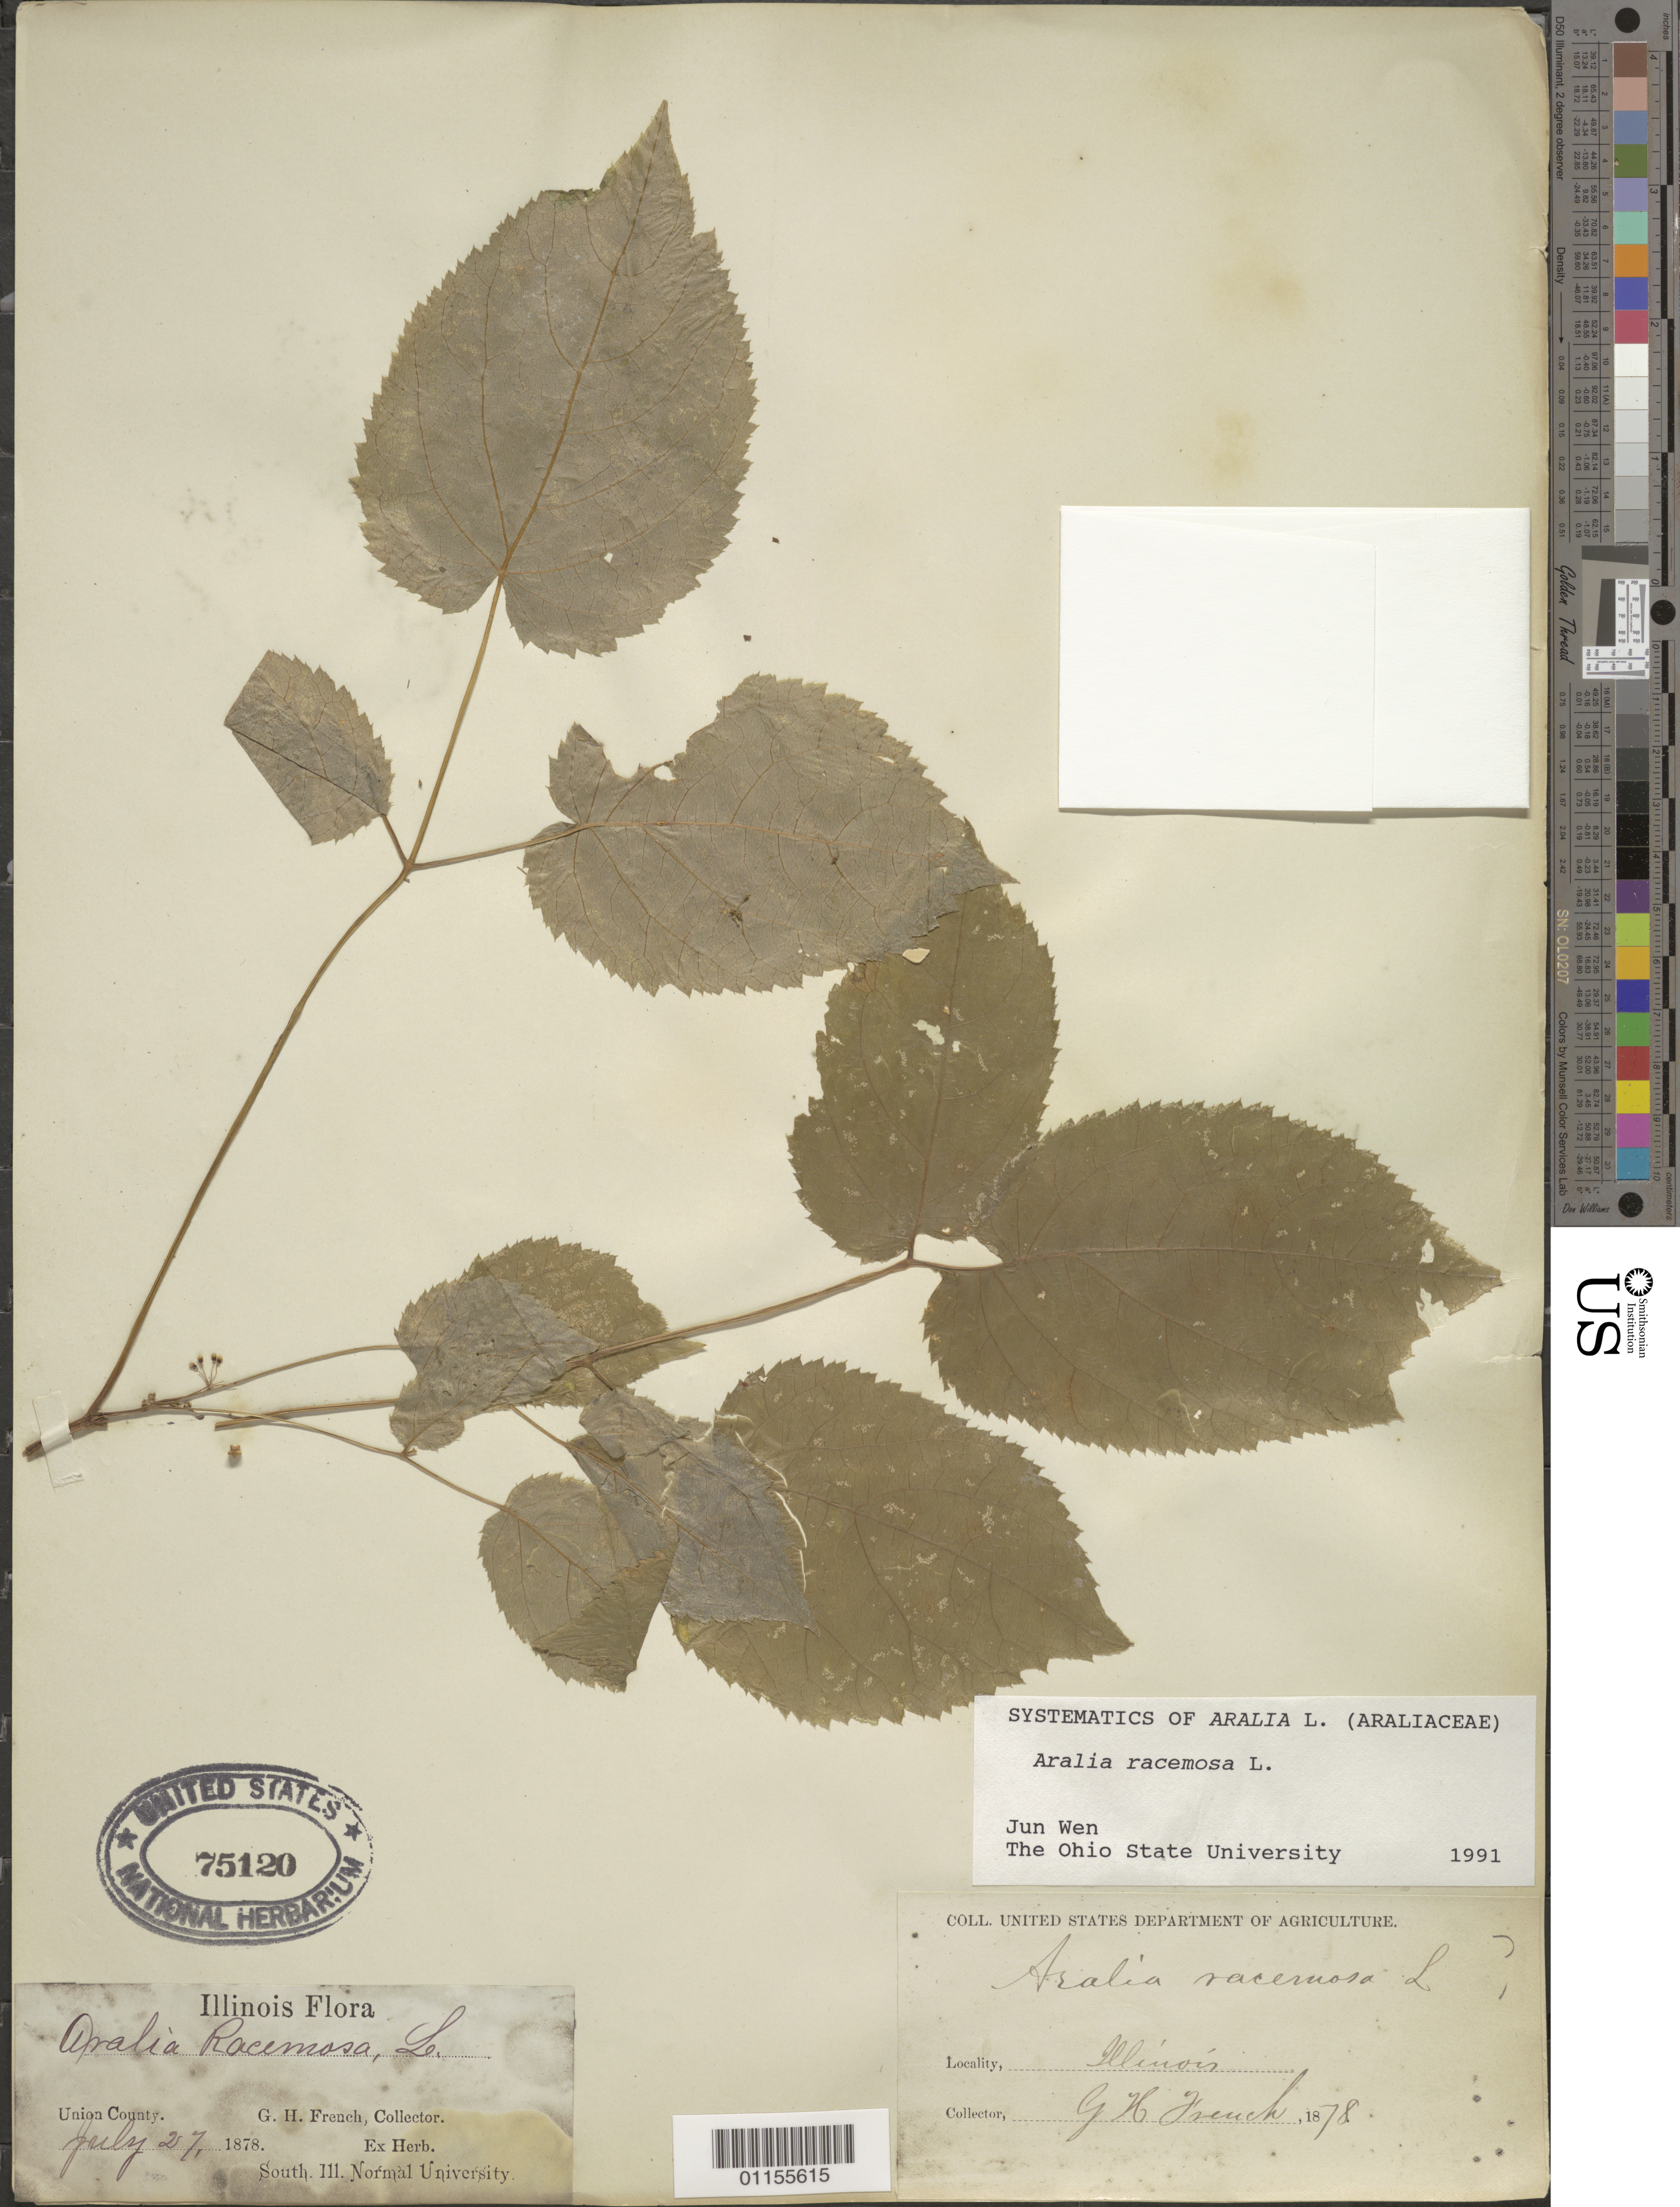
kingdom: Plantae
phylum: Tracheophyta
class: Magnoliopsida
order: Apiales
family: Araliaceae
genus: Aralia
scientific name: Aralia racemosa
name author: L.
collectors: G. H. French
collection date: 1878-07-27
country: United States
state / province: Illinois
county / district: Union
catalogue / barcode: US 75120